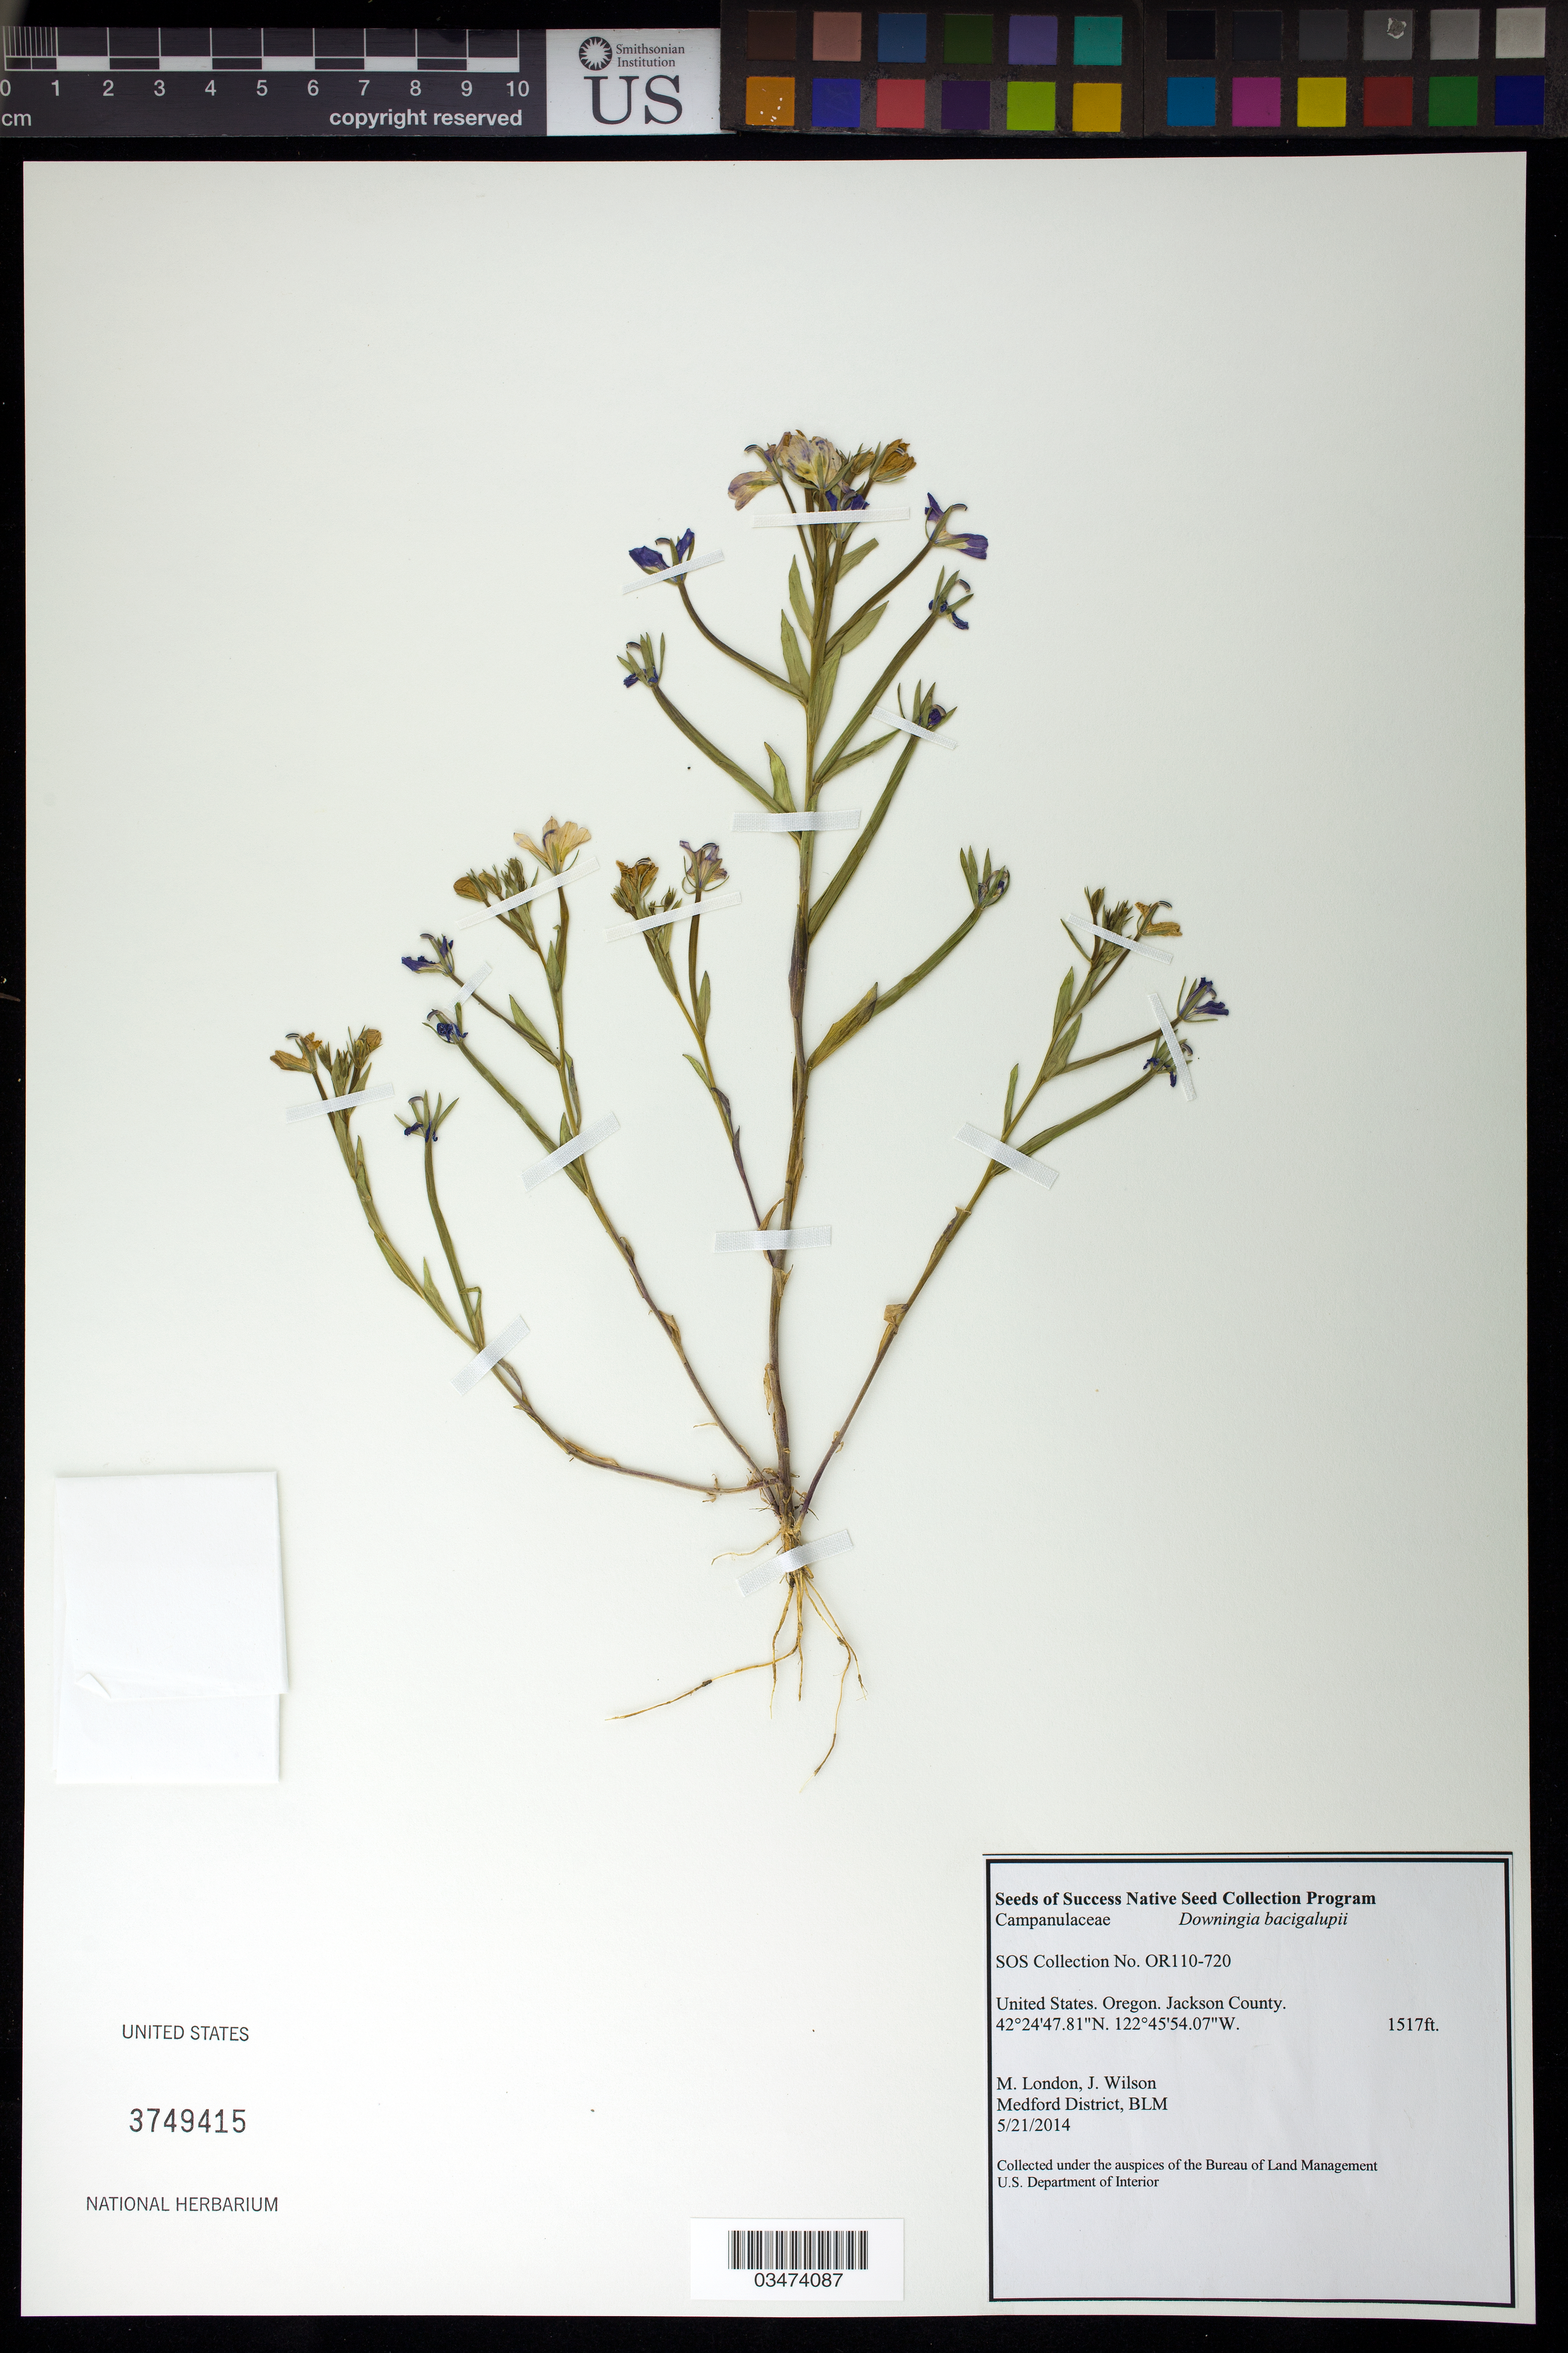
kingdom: Plantae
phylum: Tracheophyta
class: Magnoliopsida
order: Asterales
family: Campanulaceae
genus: Downingia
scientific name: Downingia bacigalupii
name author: Weiler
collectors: M. London & J. Wilson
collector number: OR110-720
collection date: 2014-05-21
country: United States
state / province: Oregon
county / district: Jackson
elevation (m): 462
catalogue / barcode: US 3749415